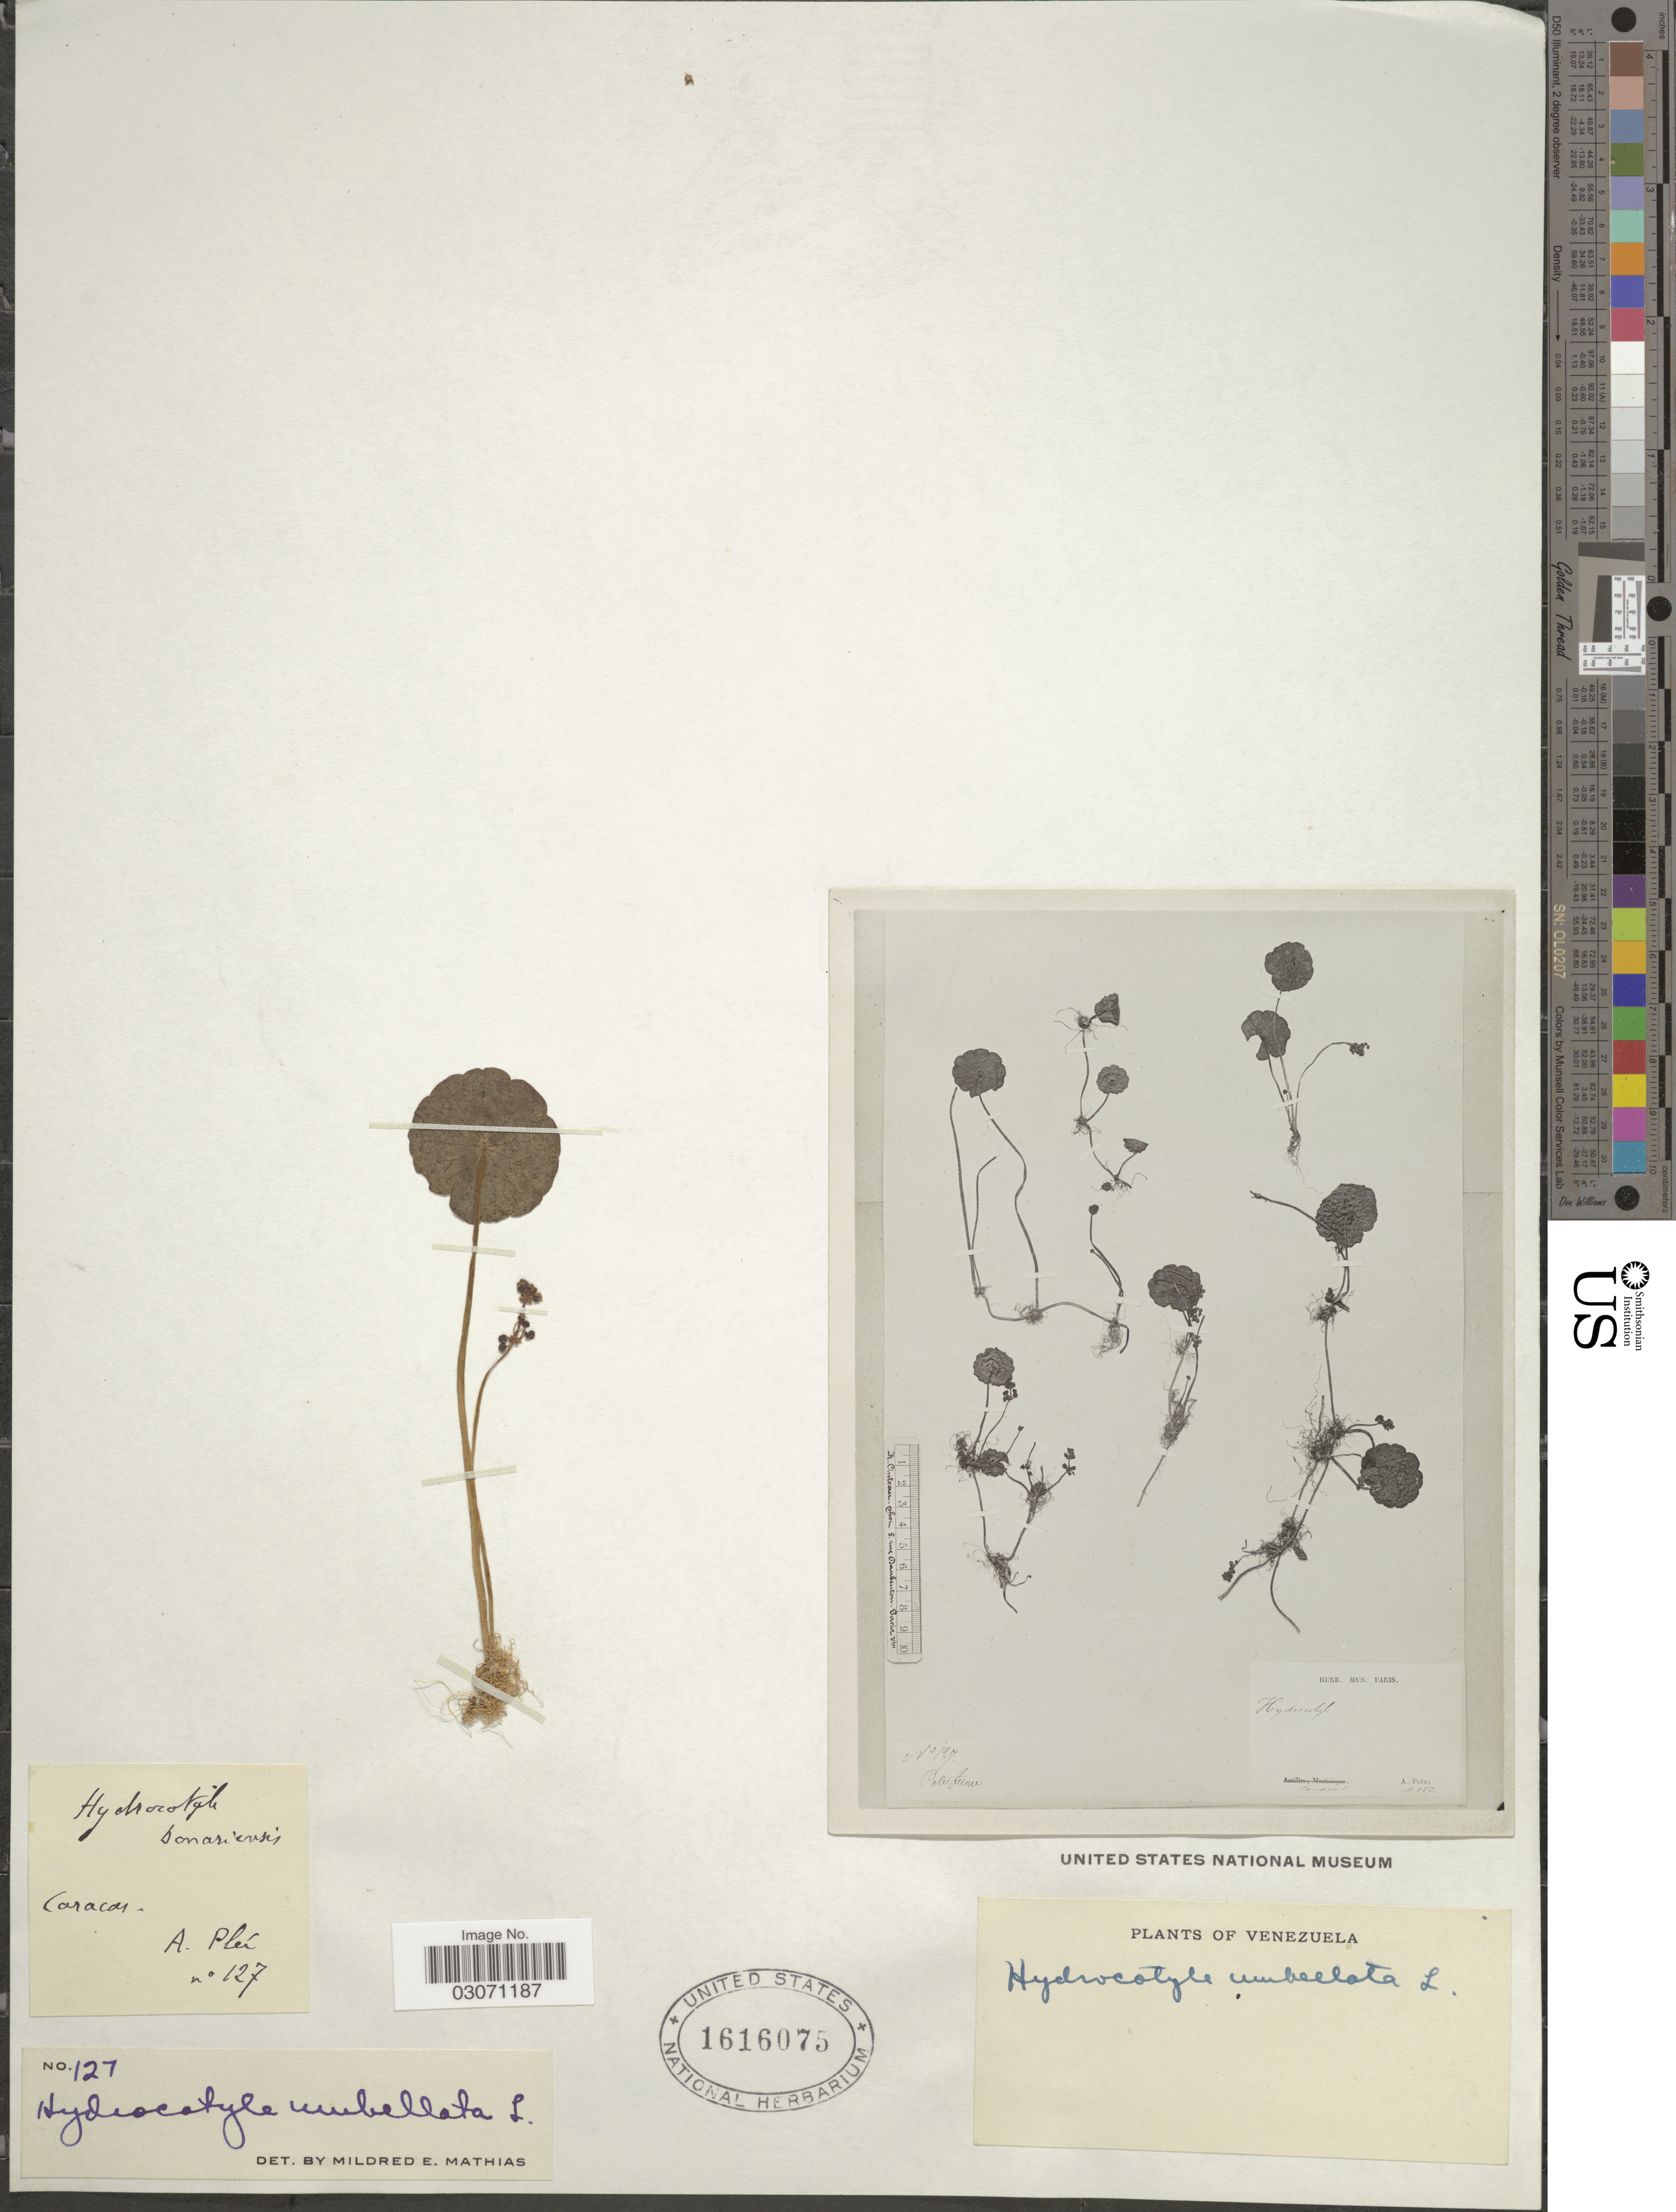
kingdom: Plantae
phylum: Tracheophyta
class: Magnoliopsida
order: Apiales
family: Araliaceae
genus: Hydrocotyle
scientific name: Hydrocotyle umbellata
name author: L.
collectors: A. Pleí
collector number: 127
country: Venezuela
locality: Caracas.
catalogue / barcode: US 1616075